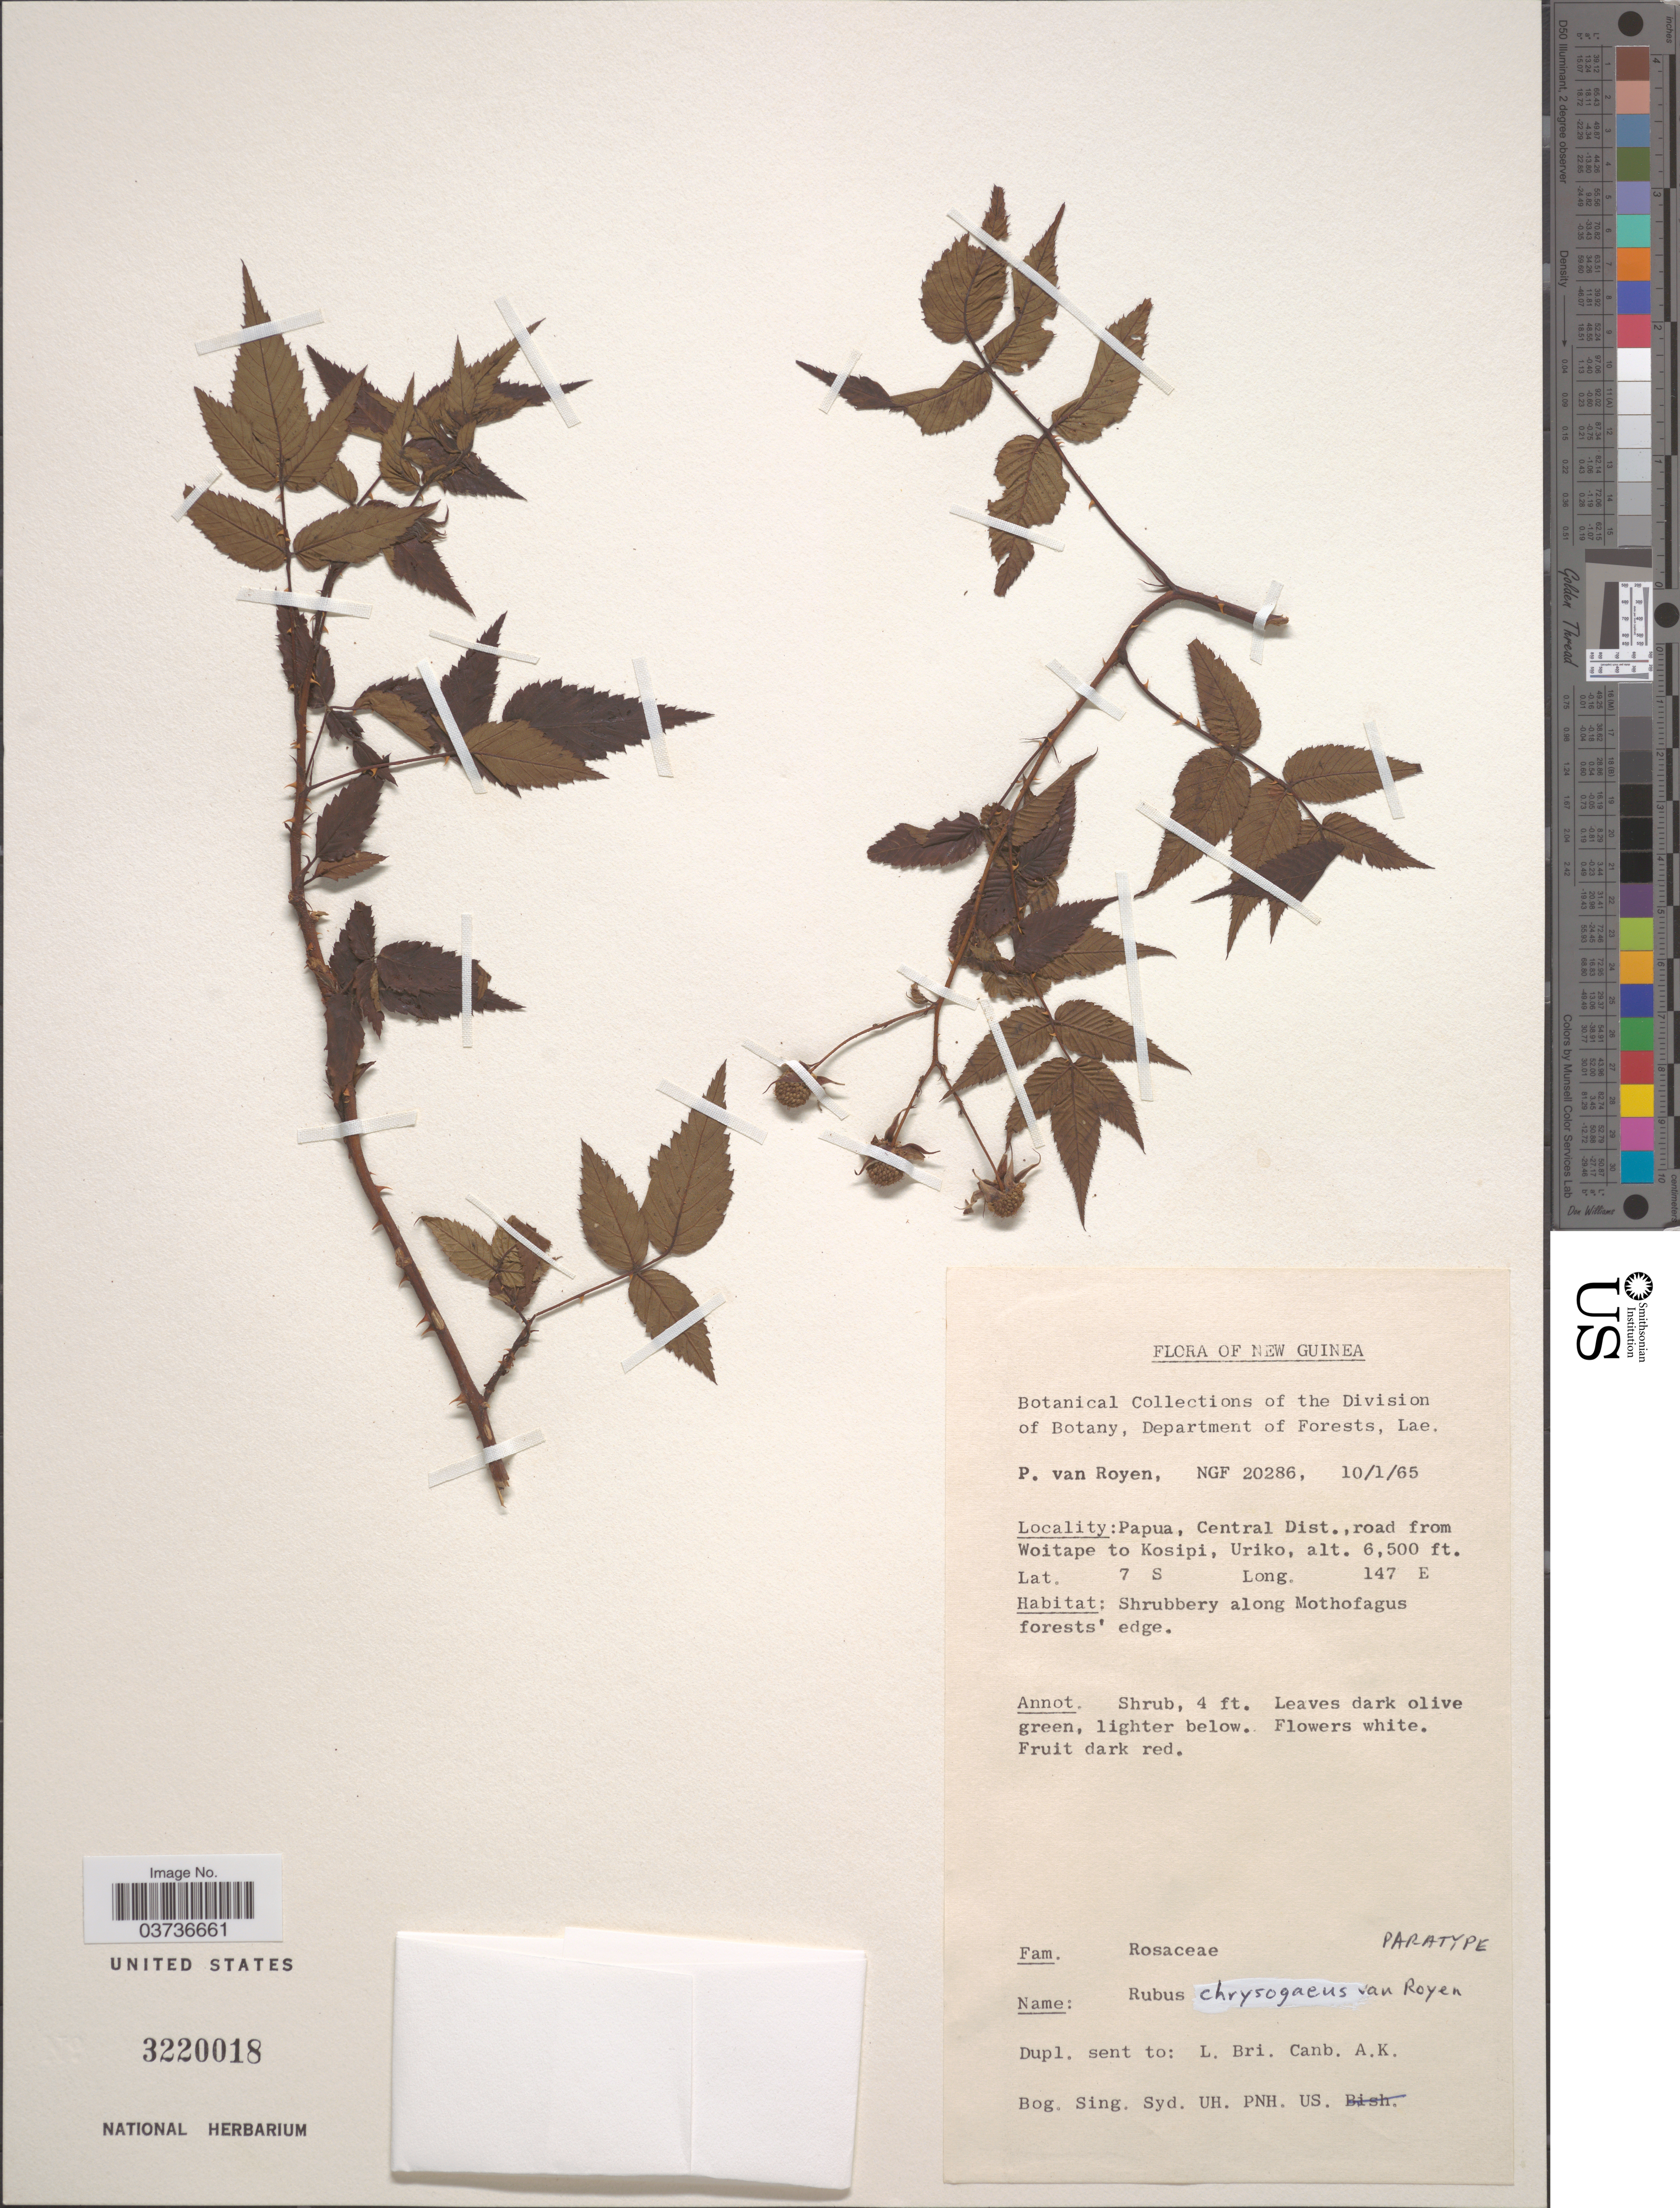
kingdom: Plantae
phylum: Tracheophyta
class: Magnoliopsida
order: Rosales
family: Rosaceae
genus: Rubus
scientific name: Rubus chrysogaeus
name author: P. Royen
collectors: P. van Royen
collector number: NGF20286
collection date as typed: Transcribed d/m/y: 10/1/65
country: Papua New Guinea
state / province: Central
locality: New Guinea. Central Dist., road from Woitape to Kosipi, Uriko.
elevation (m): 1981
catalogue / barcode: US 3220018